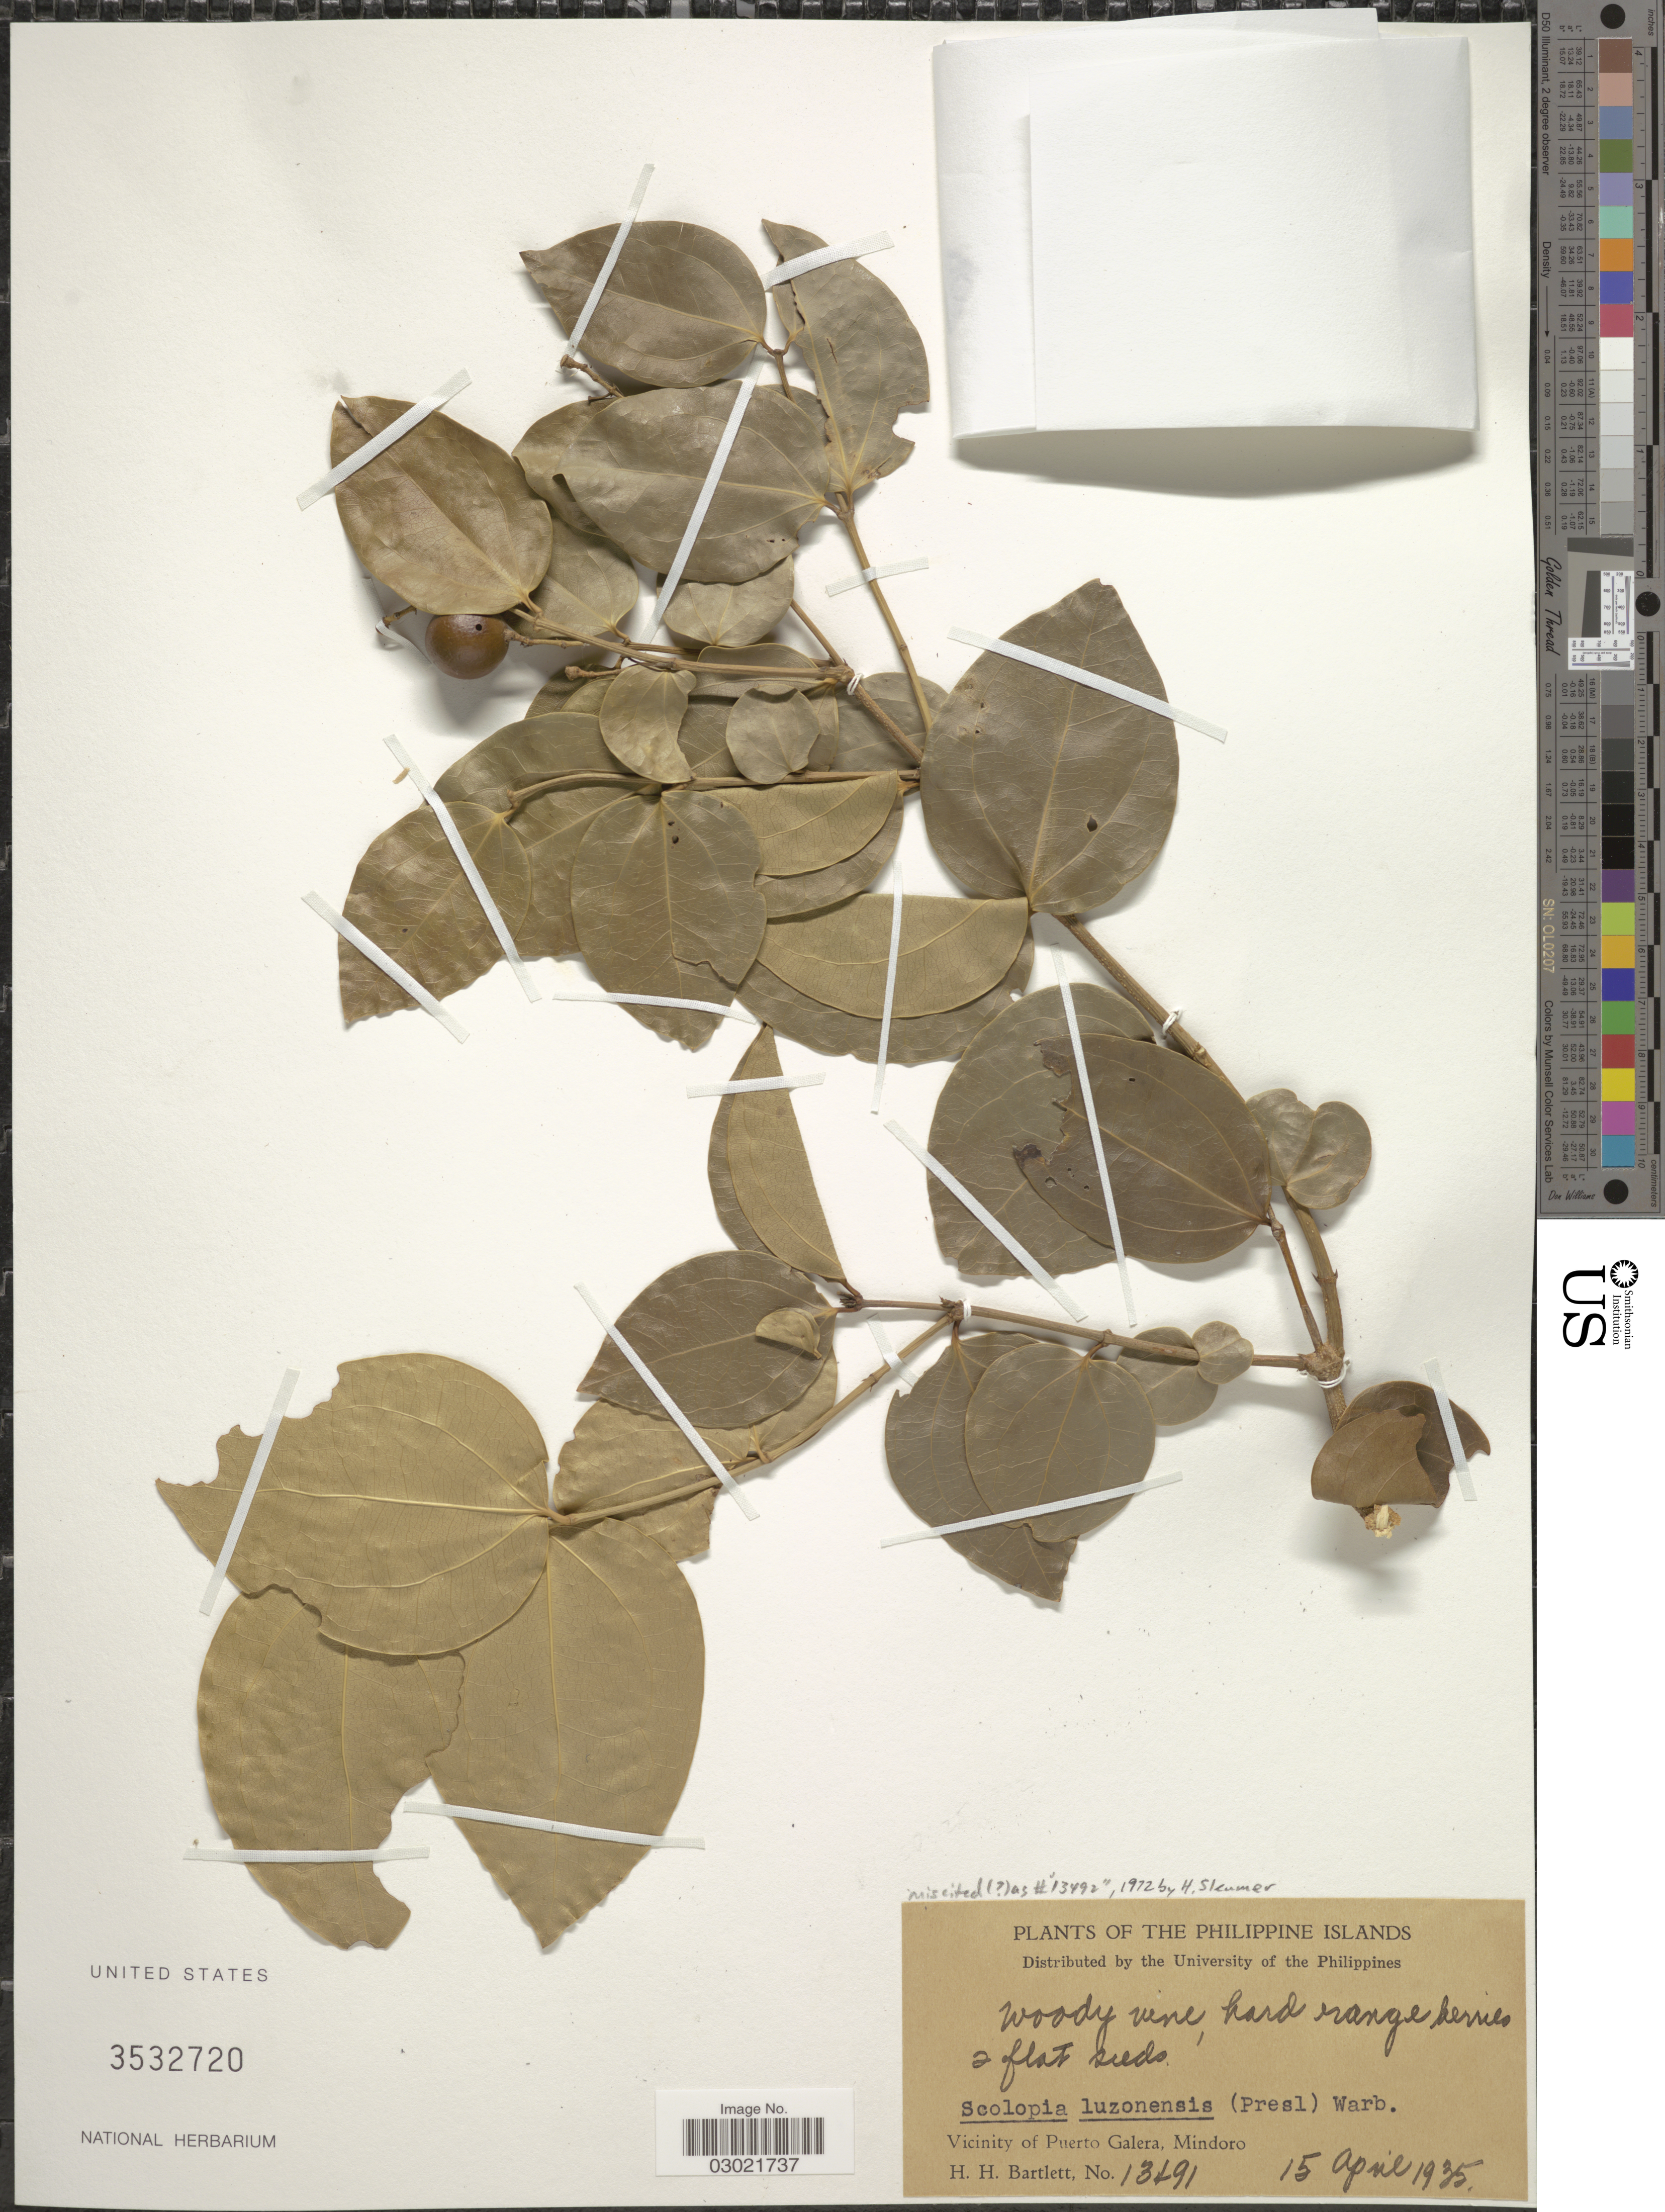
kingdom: Plantae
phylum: Tracheophyta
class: Magnoliopsida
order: Malpighiales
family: Salicaceae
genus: Scolopia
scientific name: Scolopia luzonensis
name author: (C. Presl) Warb.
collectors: H. H. Bartlett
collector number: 13491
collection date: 1935-04-15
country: Philippines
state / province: Mimaropa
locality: The Philippine Islands. Vicinity of Puerto Galera, Mindoro.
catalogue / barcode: US 3532720